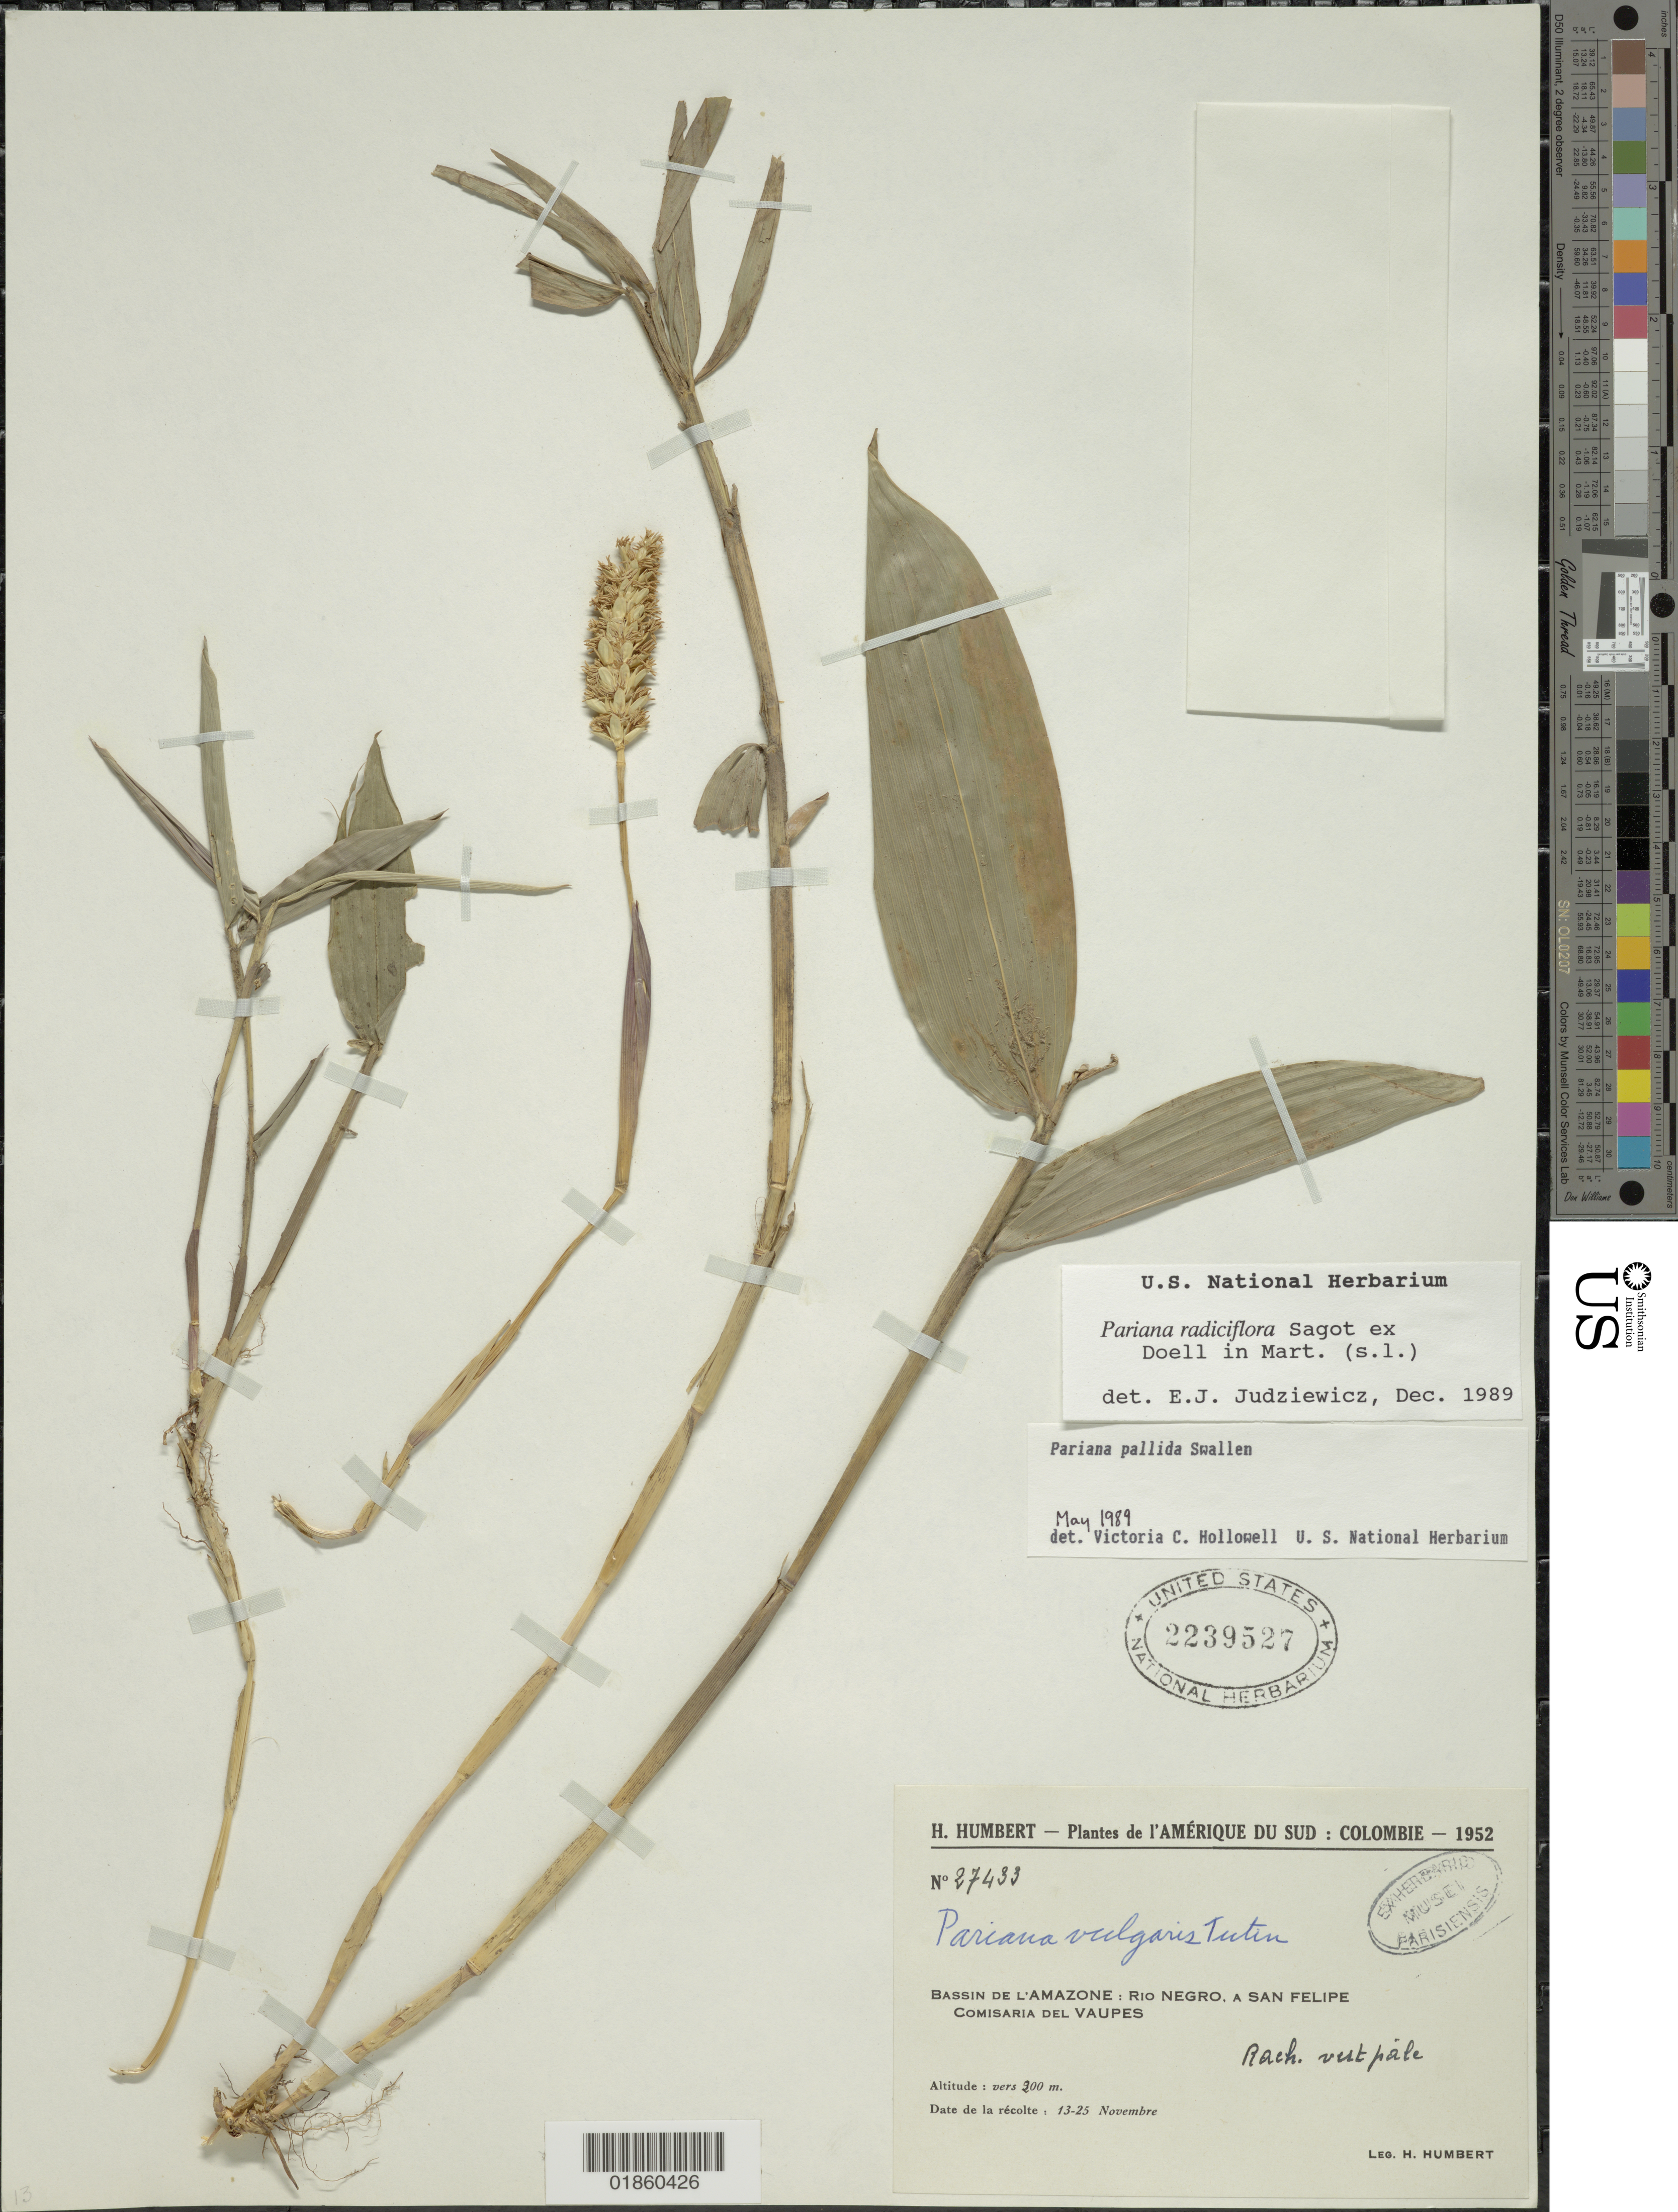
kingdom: Plantae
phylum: Tracheophyta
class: Liliopsida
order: Poales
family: Poaceae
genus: Pariana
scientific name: Pariana radiciflora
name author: Sagot ex Döll in Mart.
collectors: H. Humbert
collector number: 27433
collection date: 1952-11-13/1952-11-25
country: Colombia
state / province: Vaupés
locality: San Felipe Comisaria, bassin de l'Amazone: Río Negro.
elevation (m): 200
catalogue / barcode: US 2239527